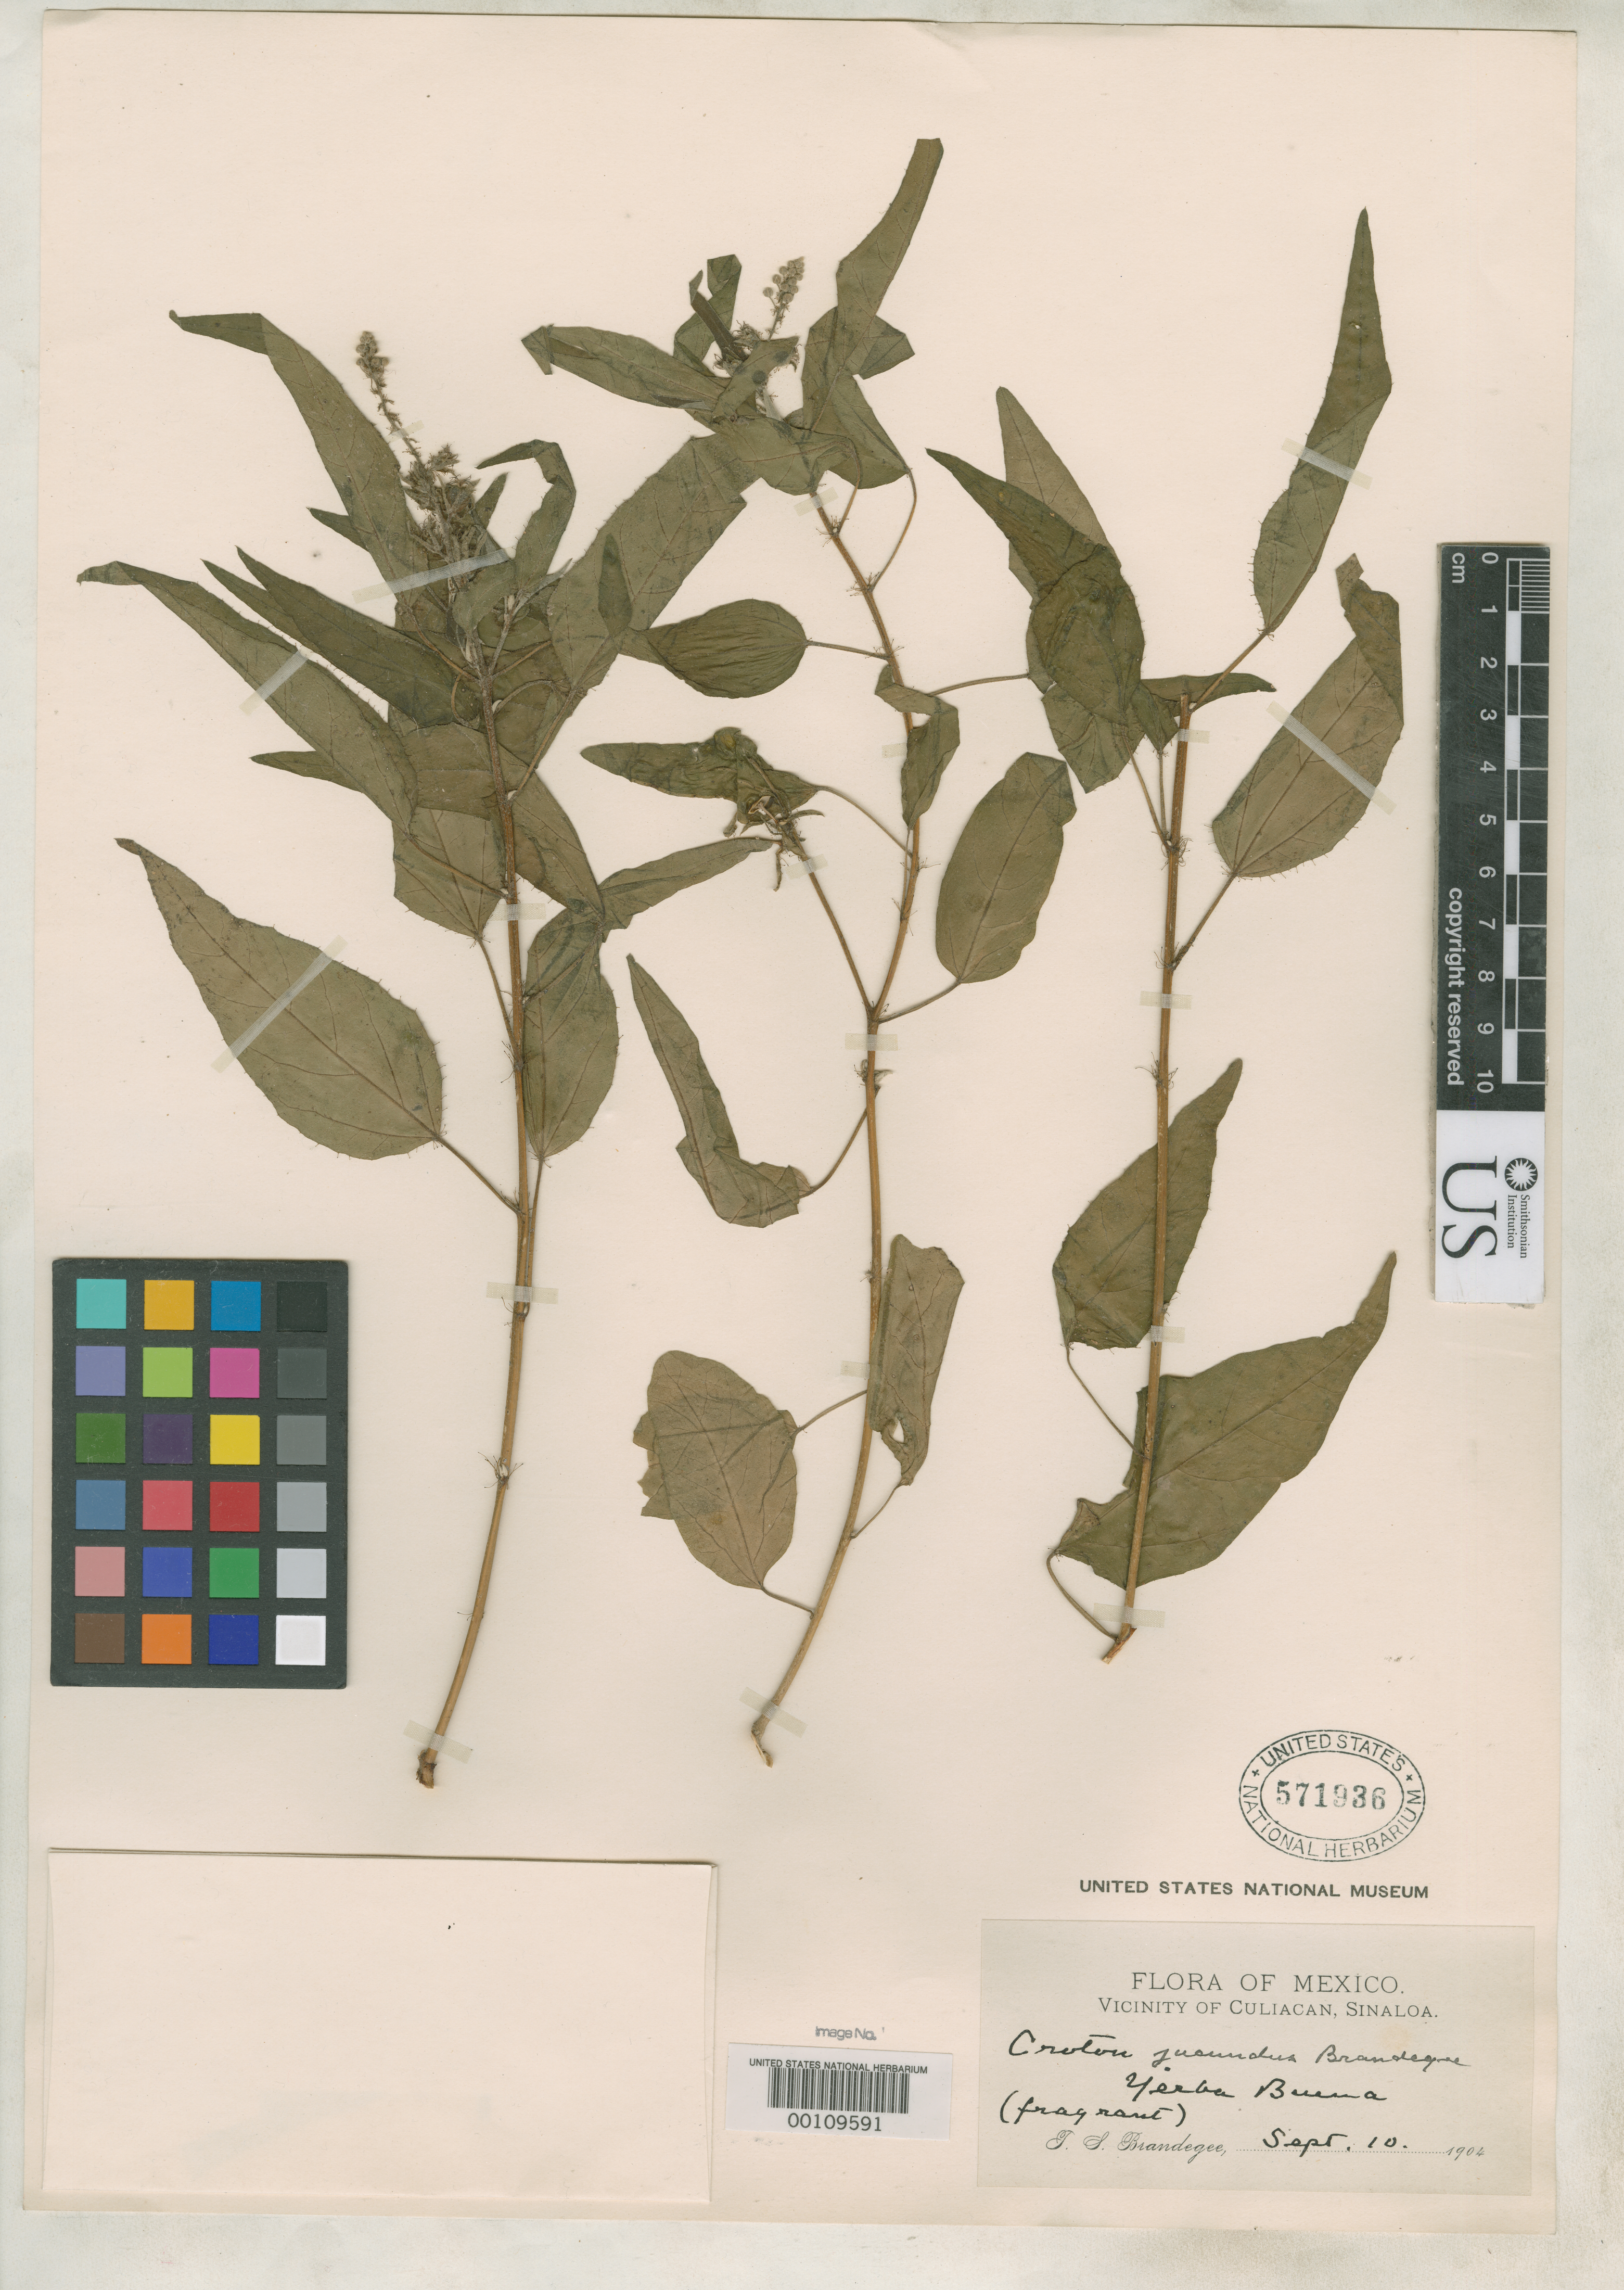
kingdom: Plantae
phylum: Tracheophyta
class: Magnoliopsida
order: Malpighiales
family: Euphorbiaceae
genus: Croton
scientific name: Croton jucundus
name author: Brandegee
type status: Type Collection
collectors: T. S. Brandegee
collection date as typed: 10 Sep 1904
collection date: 1904-09-10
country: Mexico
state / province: Sinaloa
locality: Yerba Buena, near Alata.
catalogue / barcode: US 571936